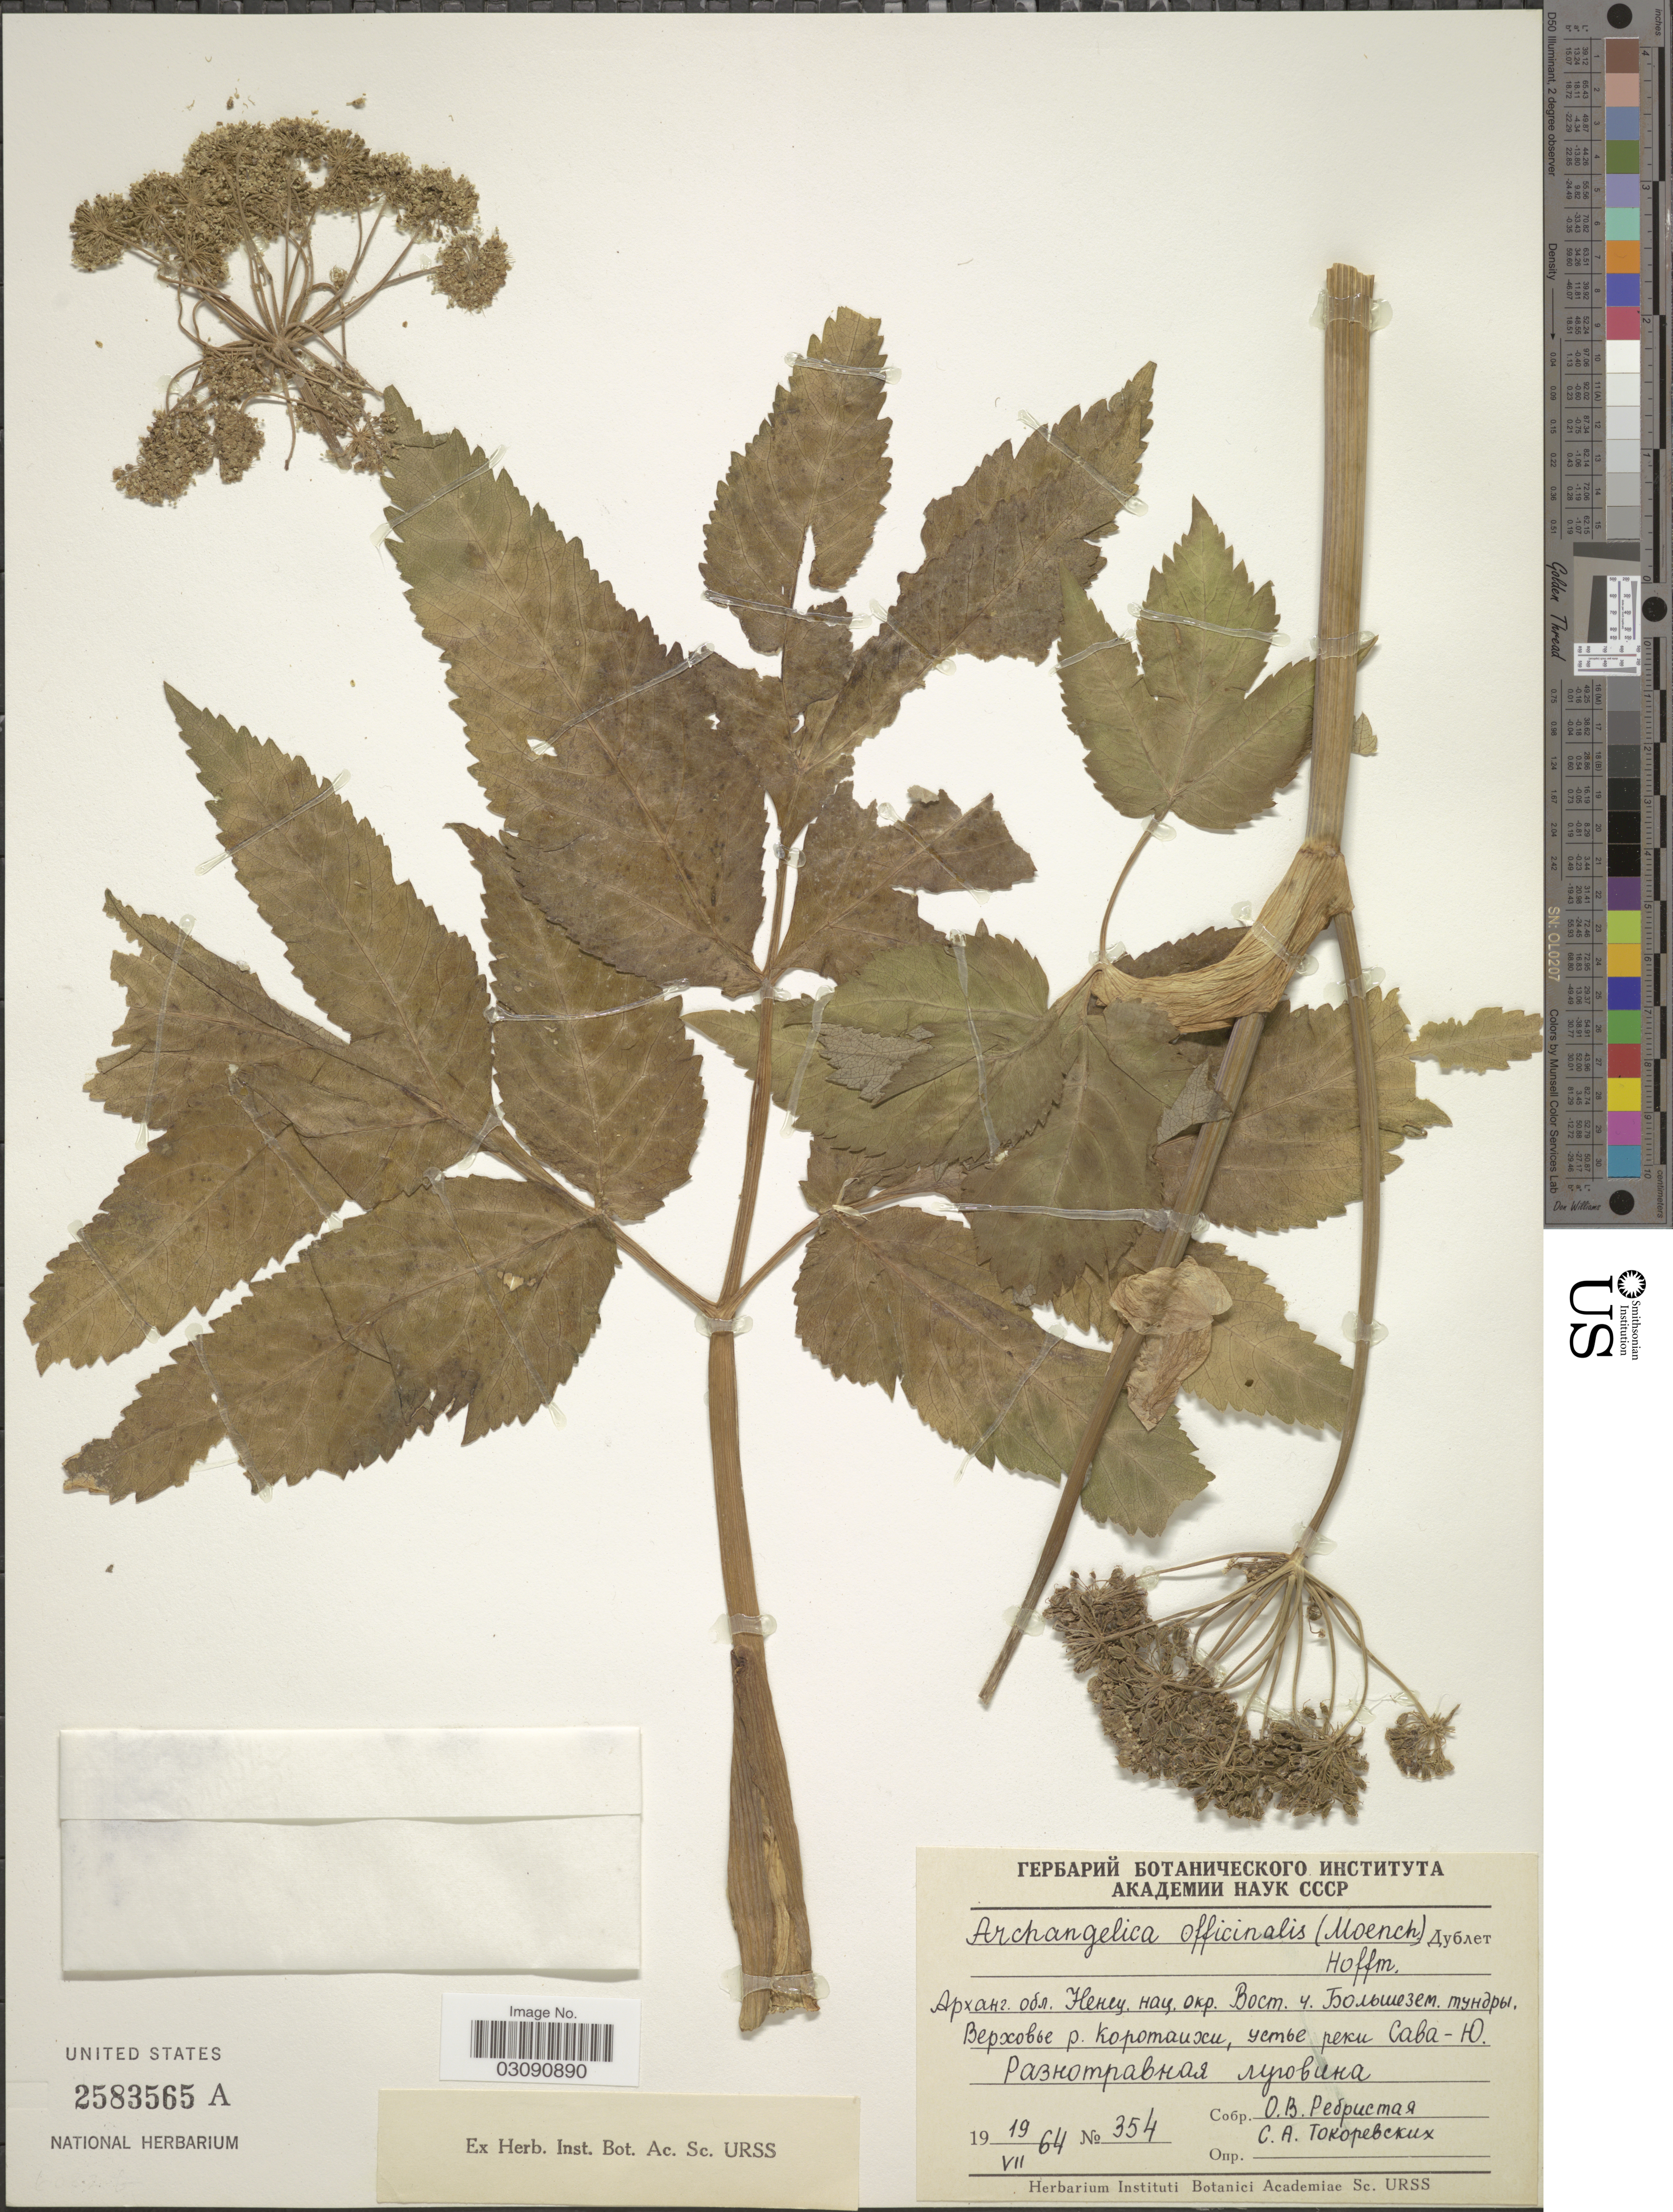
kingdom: Plantae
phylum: Tracheophyta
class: Magnoliopsida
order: Apiales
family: Apiaceae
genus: Archangelica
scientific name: Archangelica officinalis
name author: Hoffm.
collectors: O. Rebristaya & S. Tokorevskikh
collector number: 354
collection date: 1964-07-19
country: Russian Federation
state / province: Arkhangelsk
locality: Rivers Korotaikha and Sava-U.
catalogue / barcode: US 2583565A